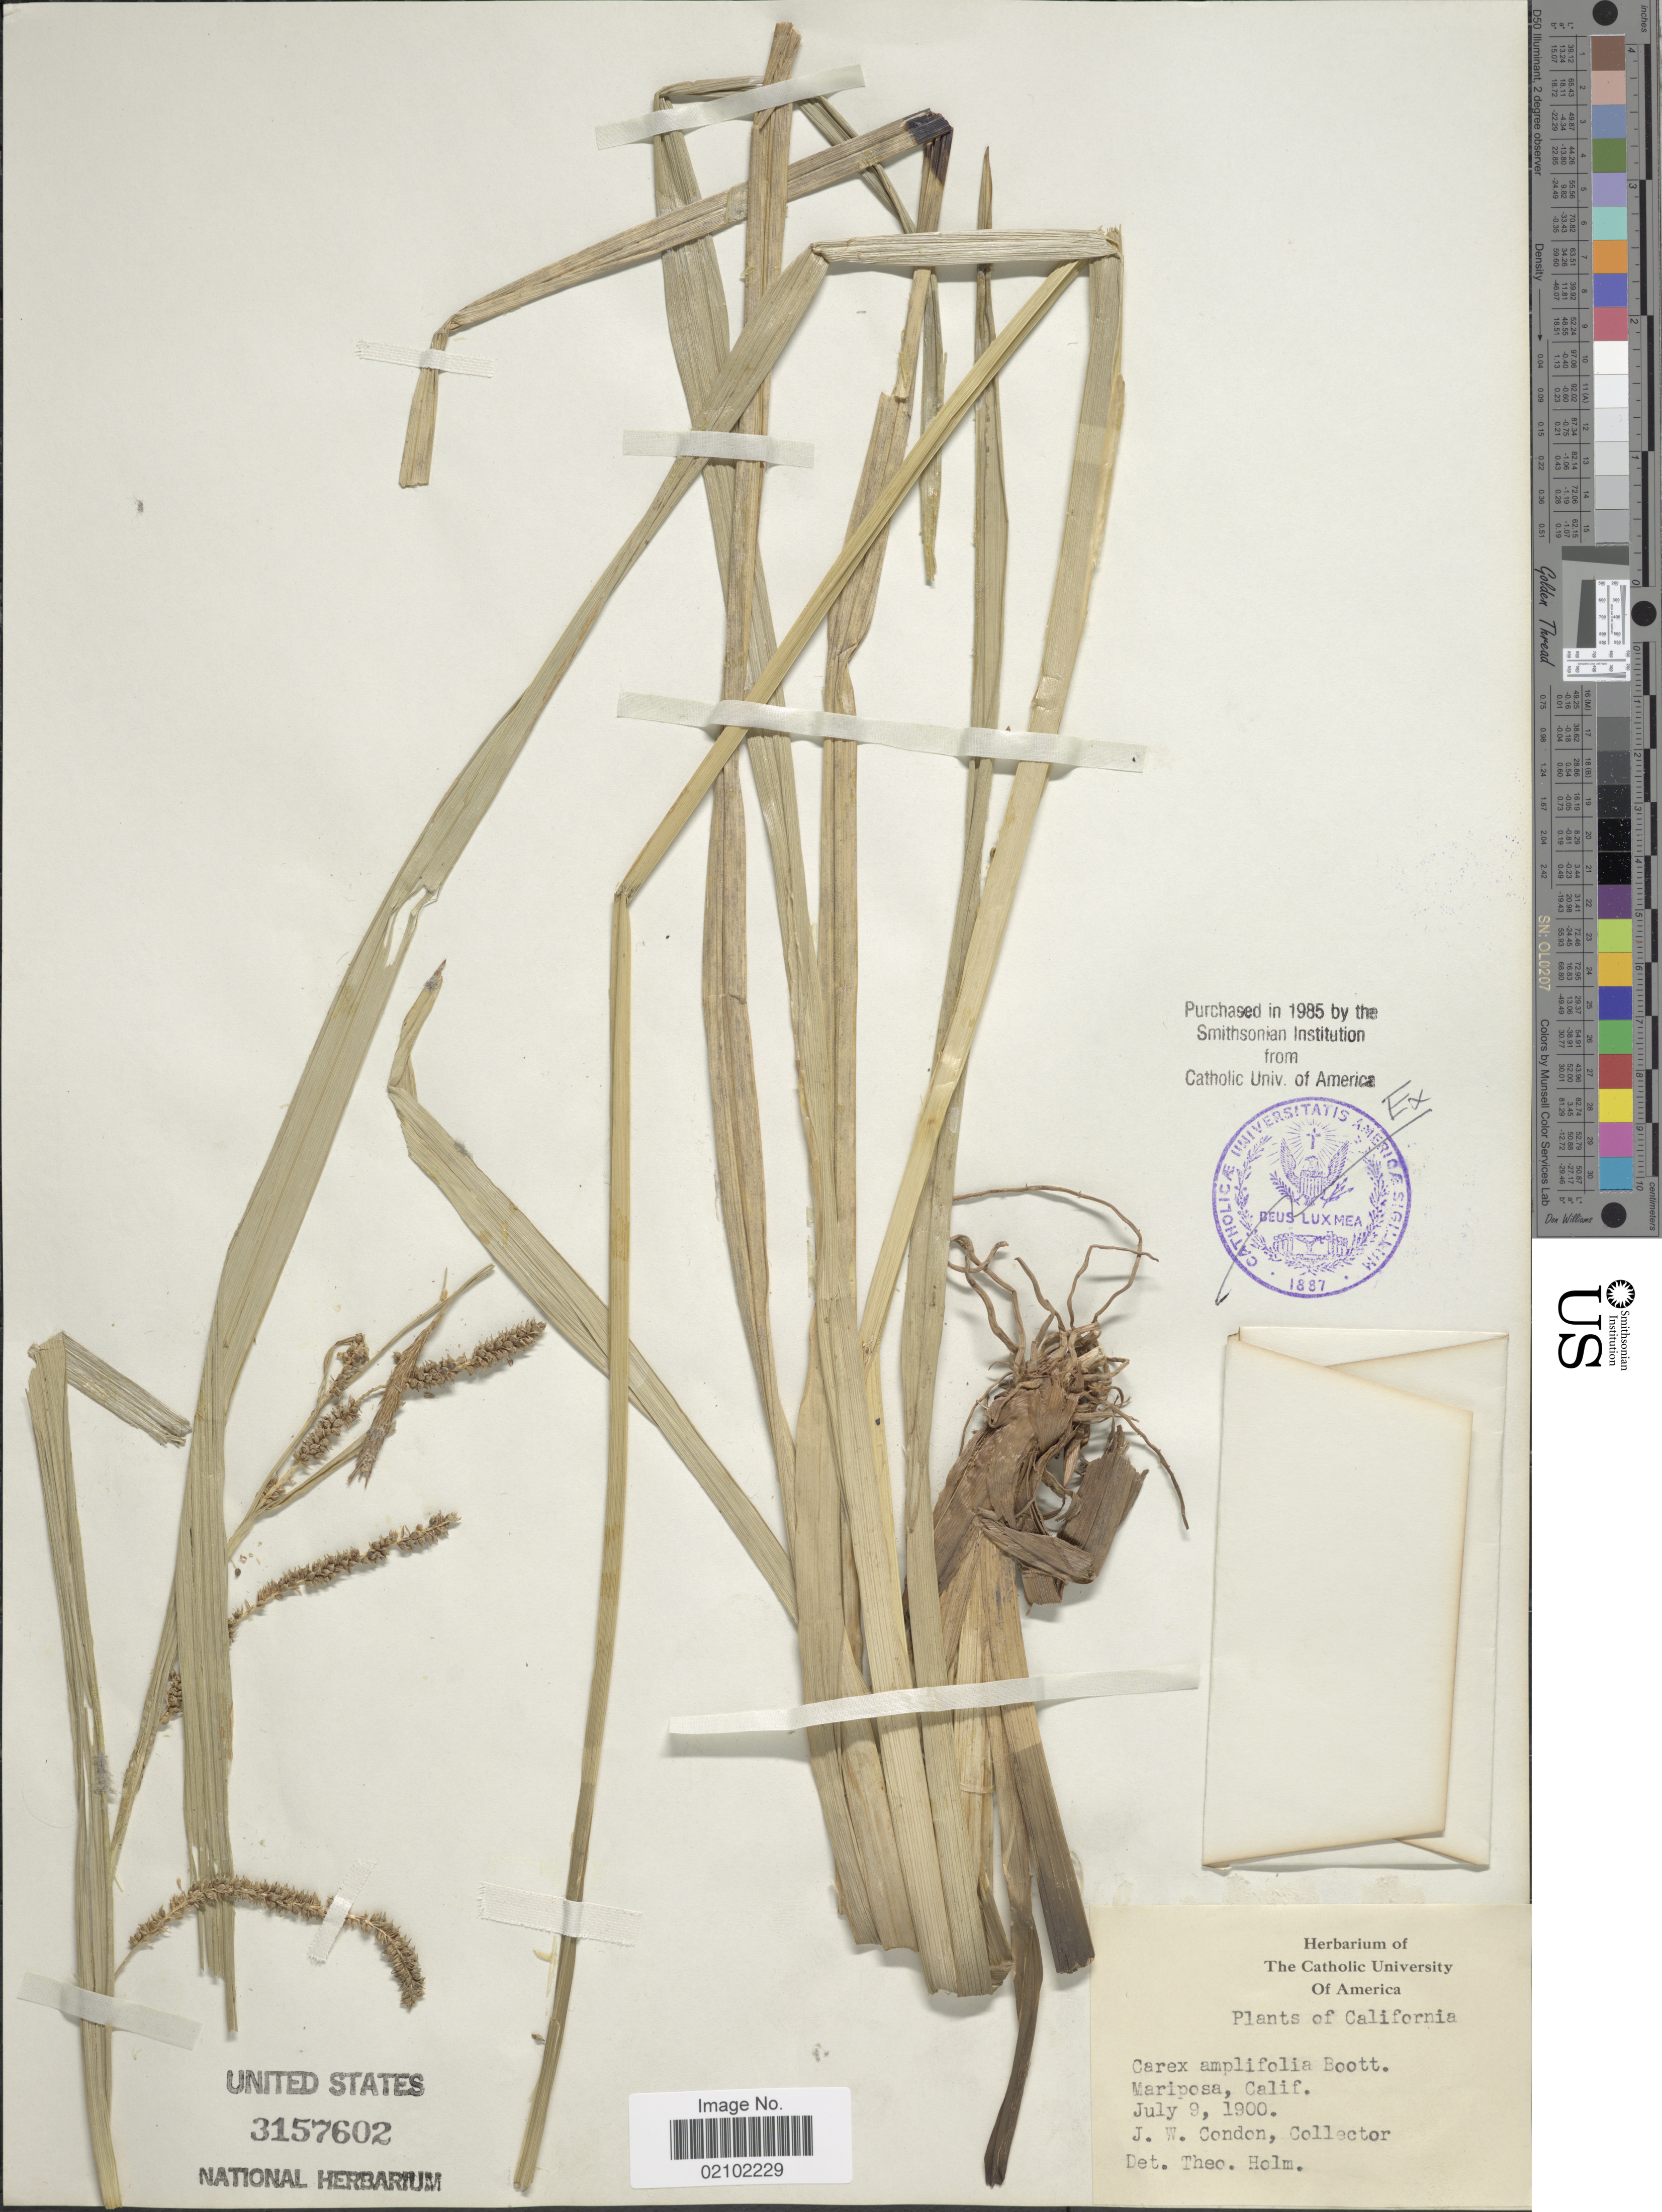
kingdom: Plantae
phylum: Tracheophyta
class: Liliopsida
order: Poales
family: Cyperaceae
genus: Carex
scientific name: Carex amplifolia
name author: Boott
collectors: J. Condon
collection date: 1900-07-09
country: United States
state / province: California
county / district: Mariposa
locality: Mariposa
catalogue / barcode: US 3157602